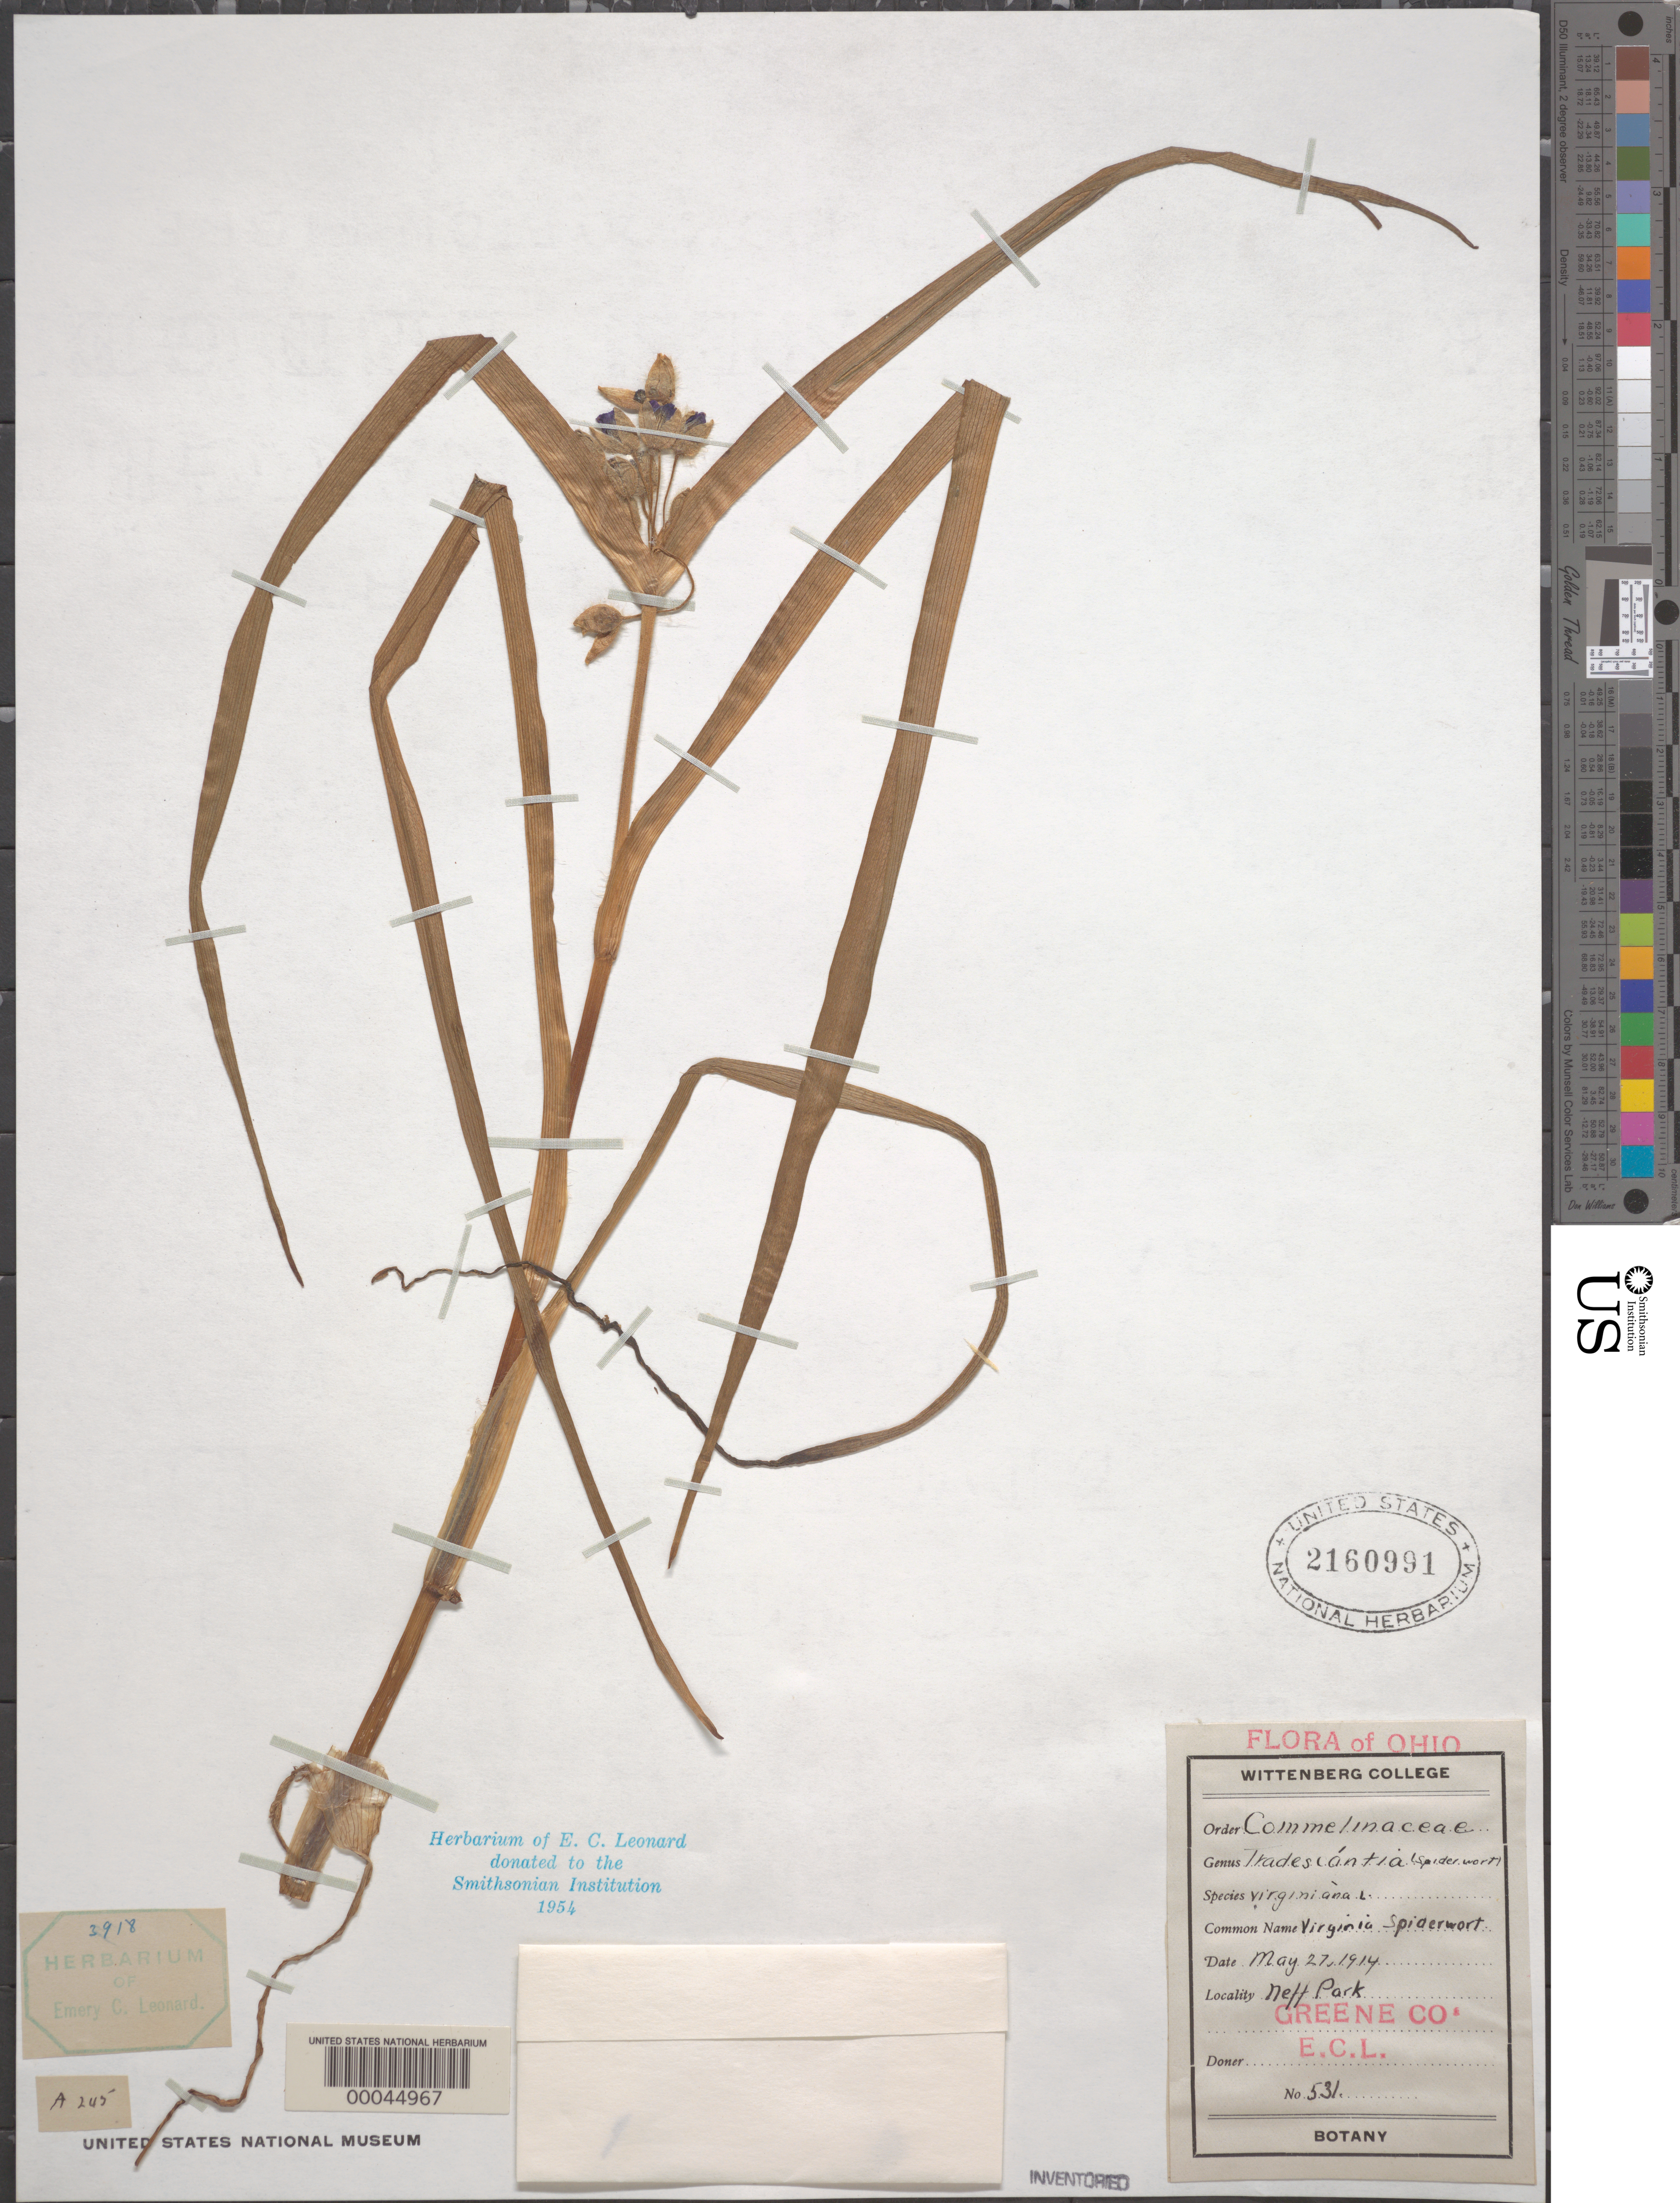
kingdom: Plantae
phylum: Tracheophyta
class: Liliopsida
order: Commelinales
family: Commelinaceae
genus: Tradescantia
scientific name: Tradescantia virginiana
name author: L.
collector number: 531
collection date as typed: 27 May 1914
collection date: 1914-05-27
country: United States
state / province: Ohio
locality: Neff park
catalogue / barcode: US 2160991